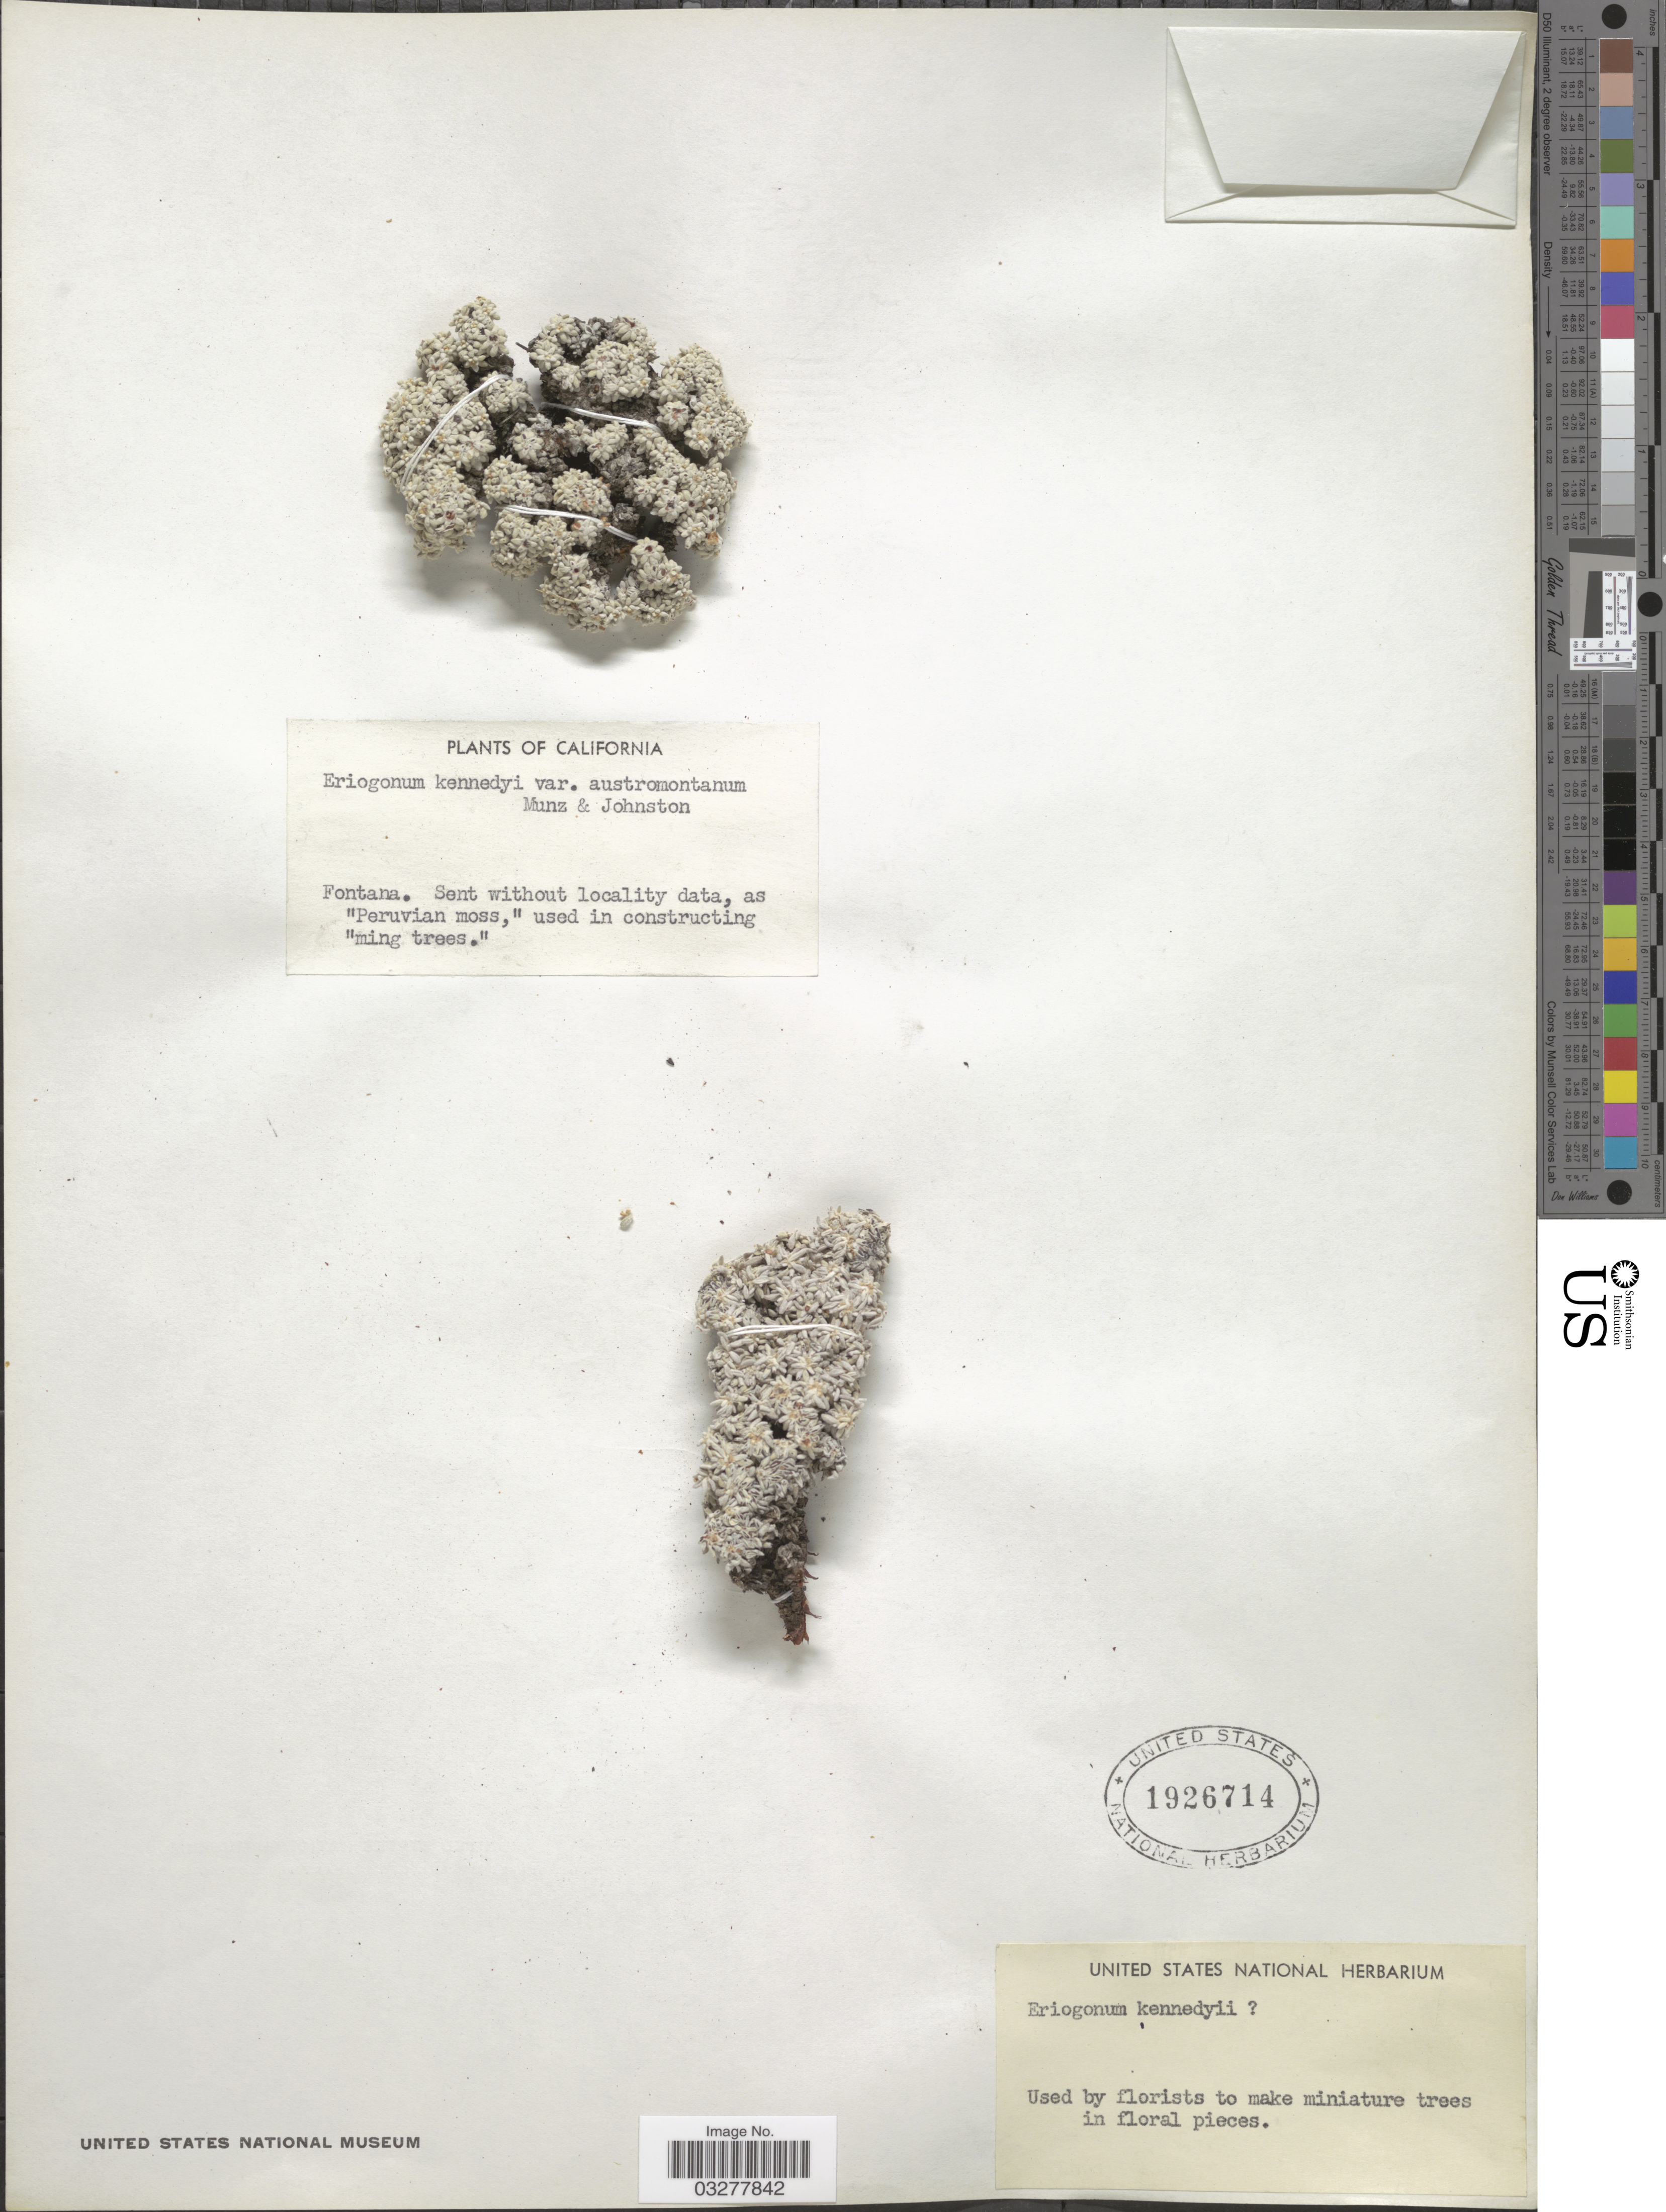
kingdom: Plantae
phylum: Tracheophyta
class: Magnoliopsida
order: Caryophyllales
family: Polygonaceae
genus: Eriogonum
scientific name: Eriogonum kennedyi var. austromontanum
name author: Munz & I.M. Johnst.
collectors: ex herb. United States National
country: United States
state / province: California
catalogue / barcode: US 1926714